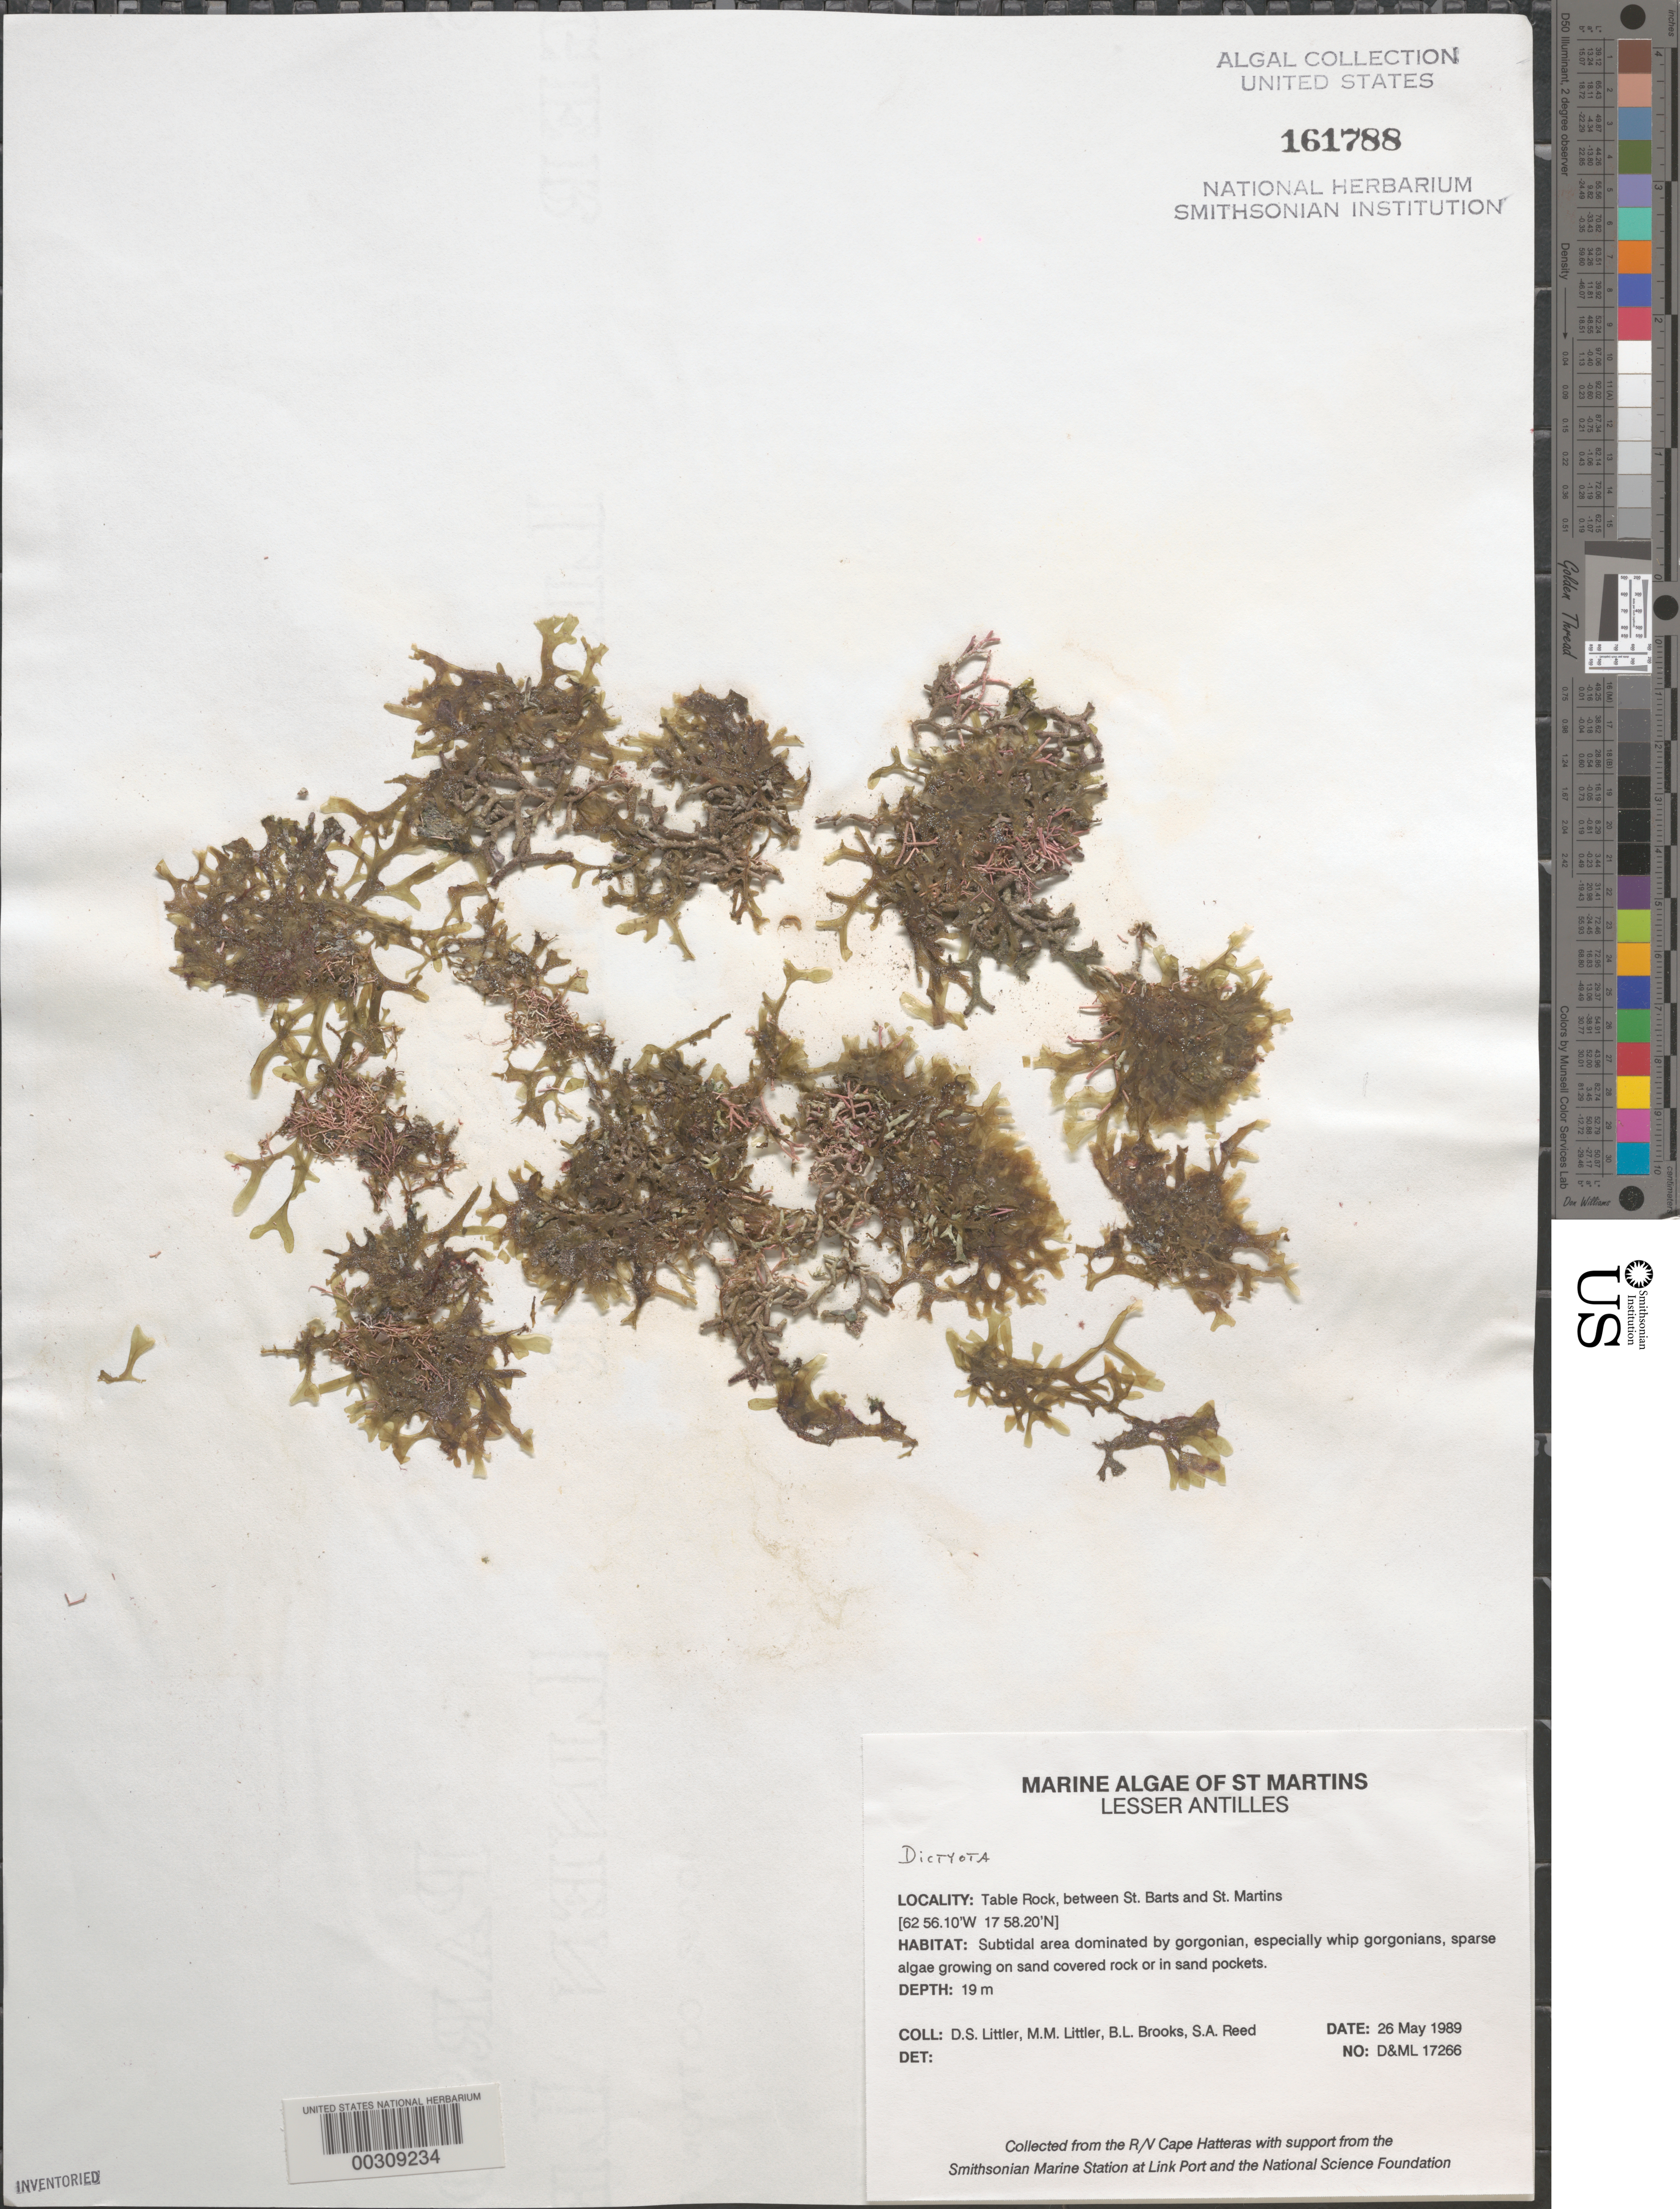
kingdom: Chromista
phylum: Ochrophyta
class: Phaeophyceae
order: Dictyotales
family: Dictyotaceae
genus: Dictyota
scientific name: Dictyota sp.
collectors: D. S. Littler, M. M. Littler, B. Brooks & S. Reed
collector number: D&ML 17266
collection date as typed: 26 May 1989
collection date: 1989-05-26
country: Saint Barthélemy / Sint Maartin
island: St. Barthélemy / Sint Maarten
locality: Table Rock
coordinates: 17 58.20' N, 62 56.10' W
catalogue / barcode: US 161788